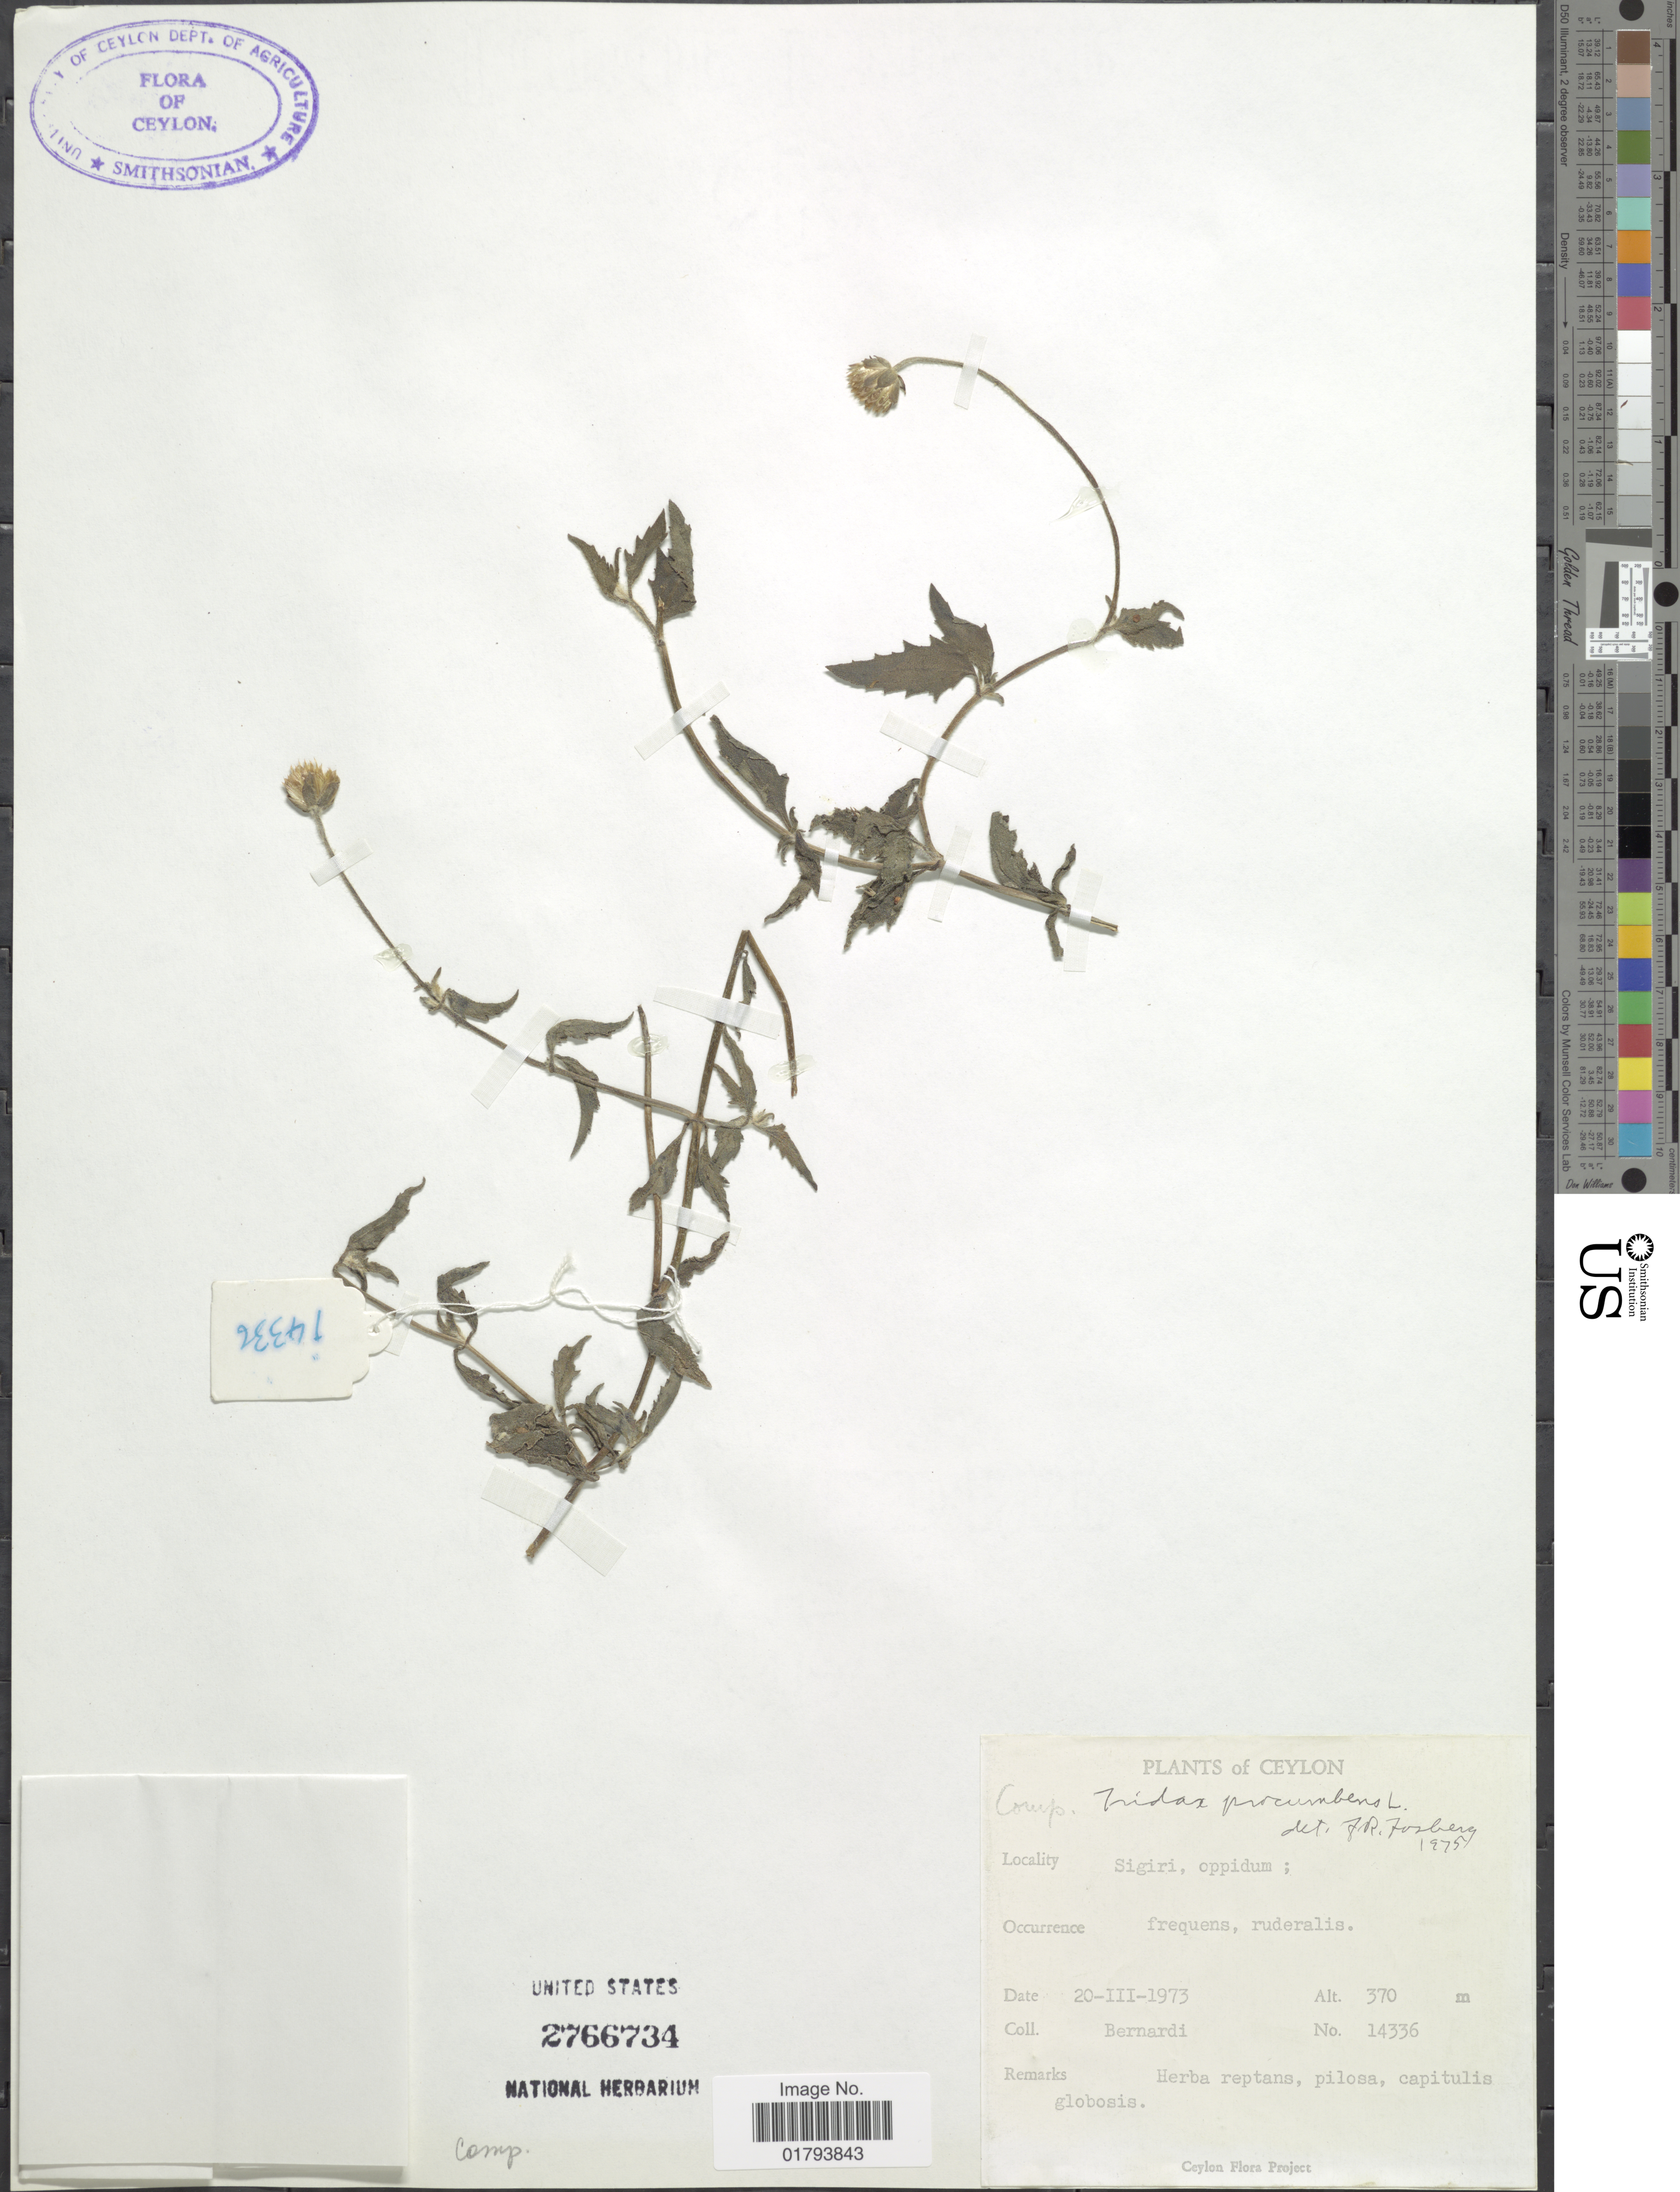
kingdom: Plantae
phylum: Tracheophyta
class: Magnoliopsida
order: Asterales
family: Asteraceae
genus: Tridax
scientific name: Tridax procumbens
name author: L.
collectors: Bernardi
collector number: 14336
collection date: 1973-03-20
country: Sri Lanka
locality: Sigiri, oppidum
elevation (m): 370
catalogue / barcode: US 2766734